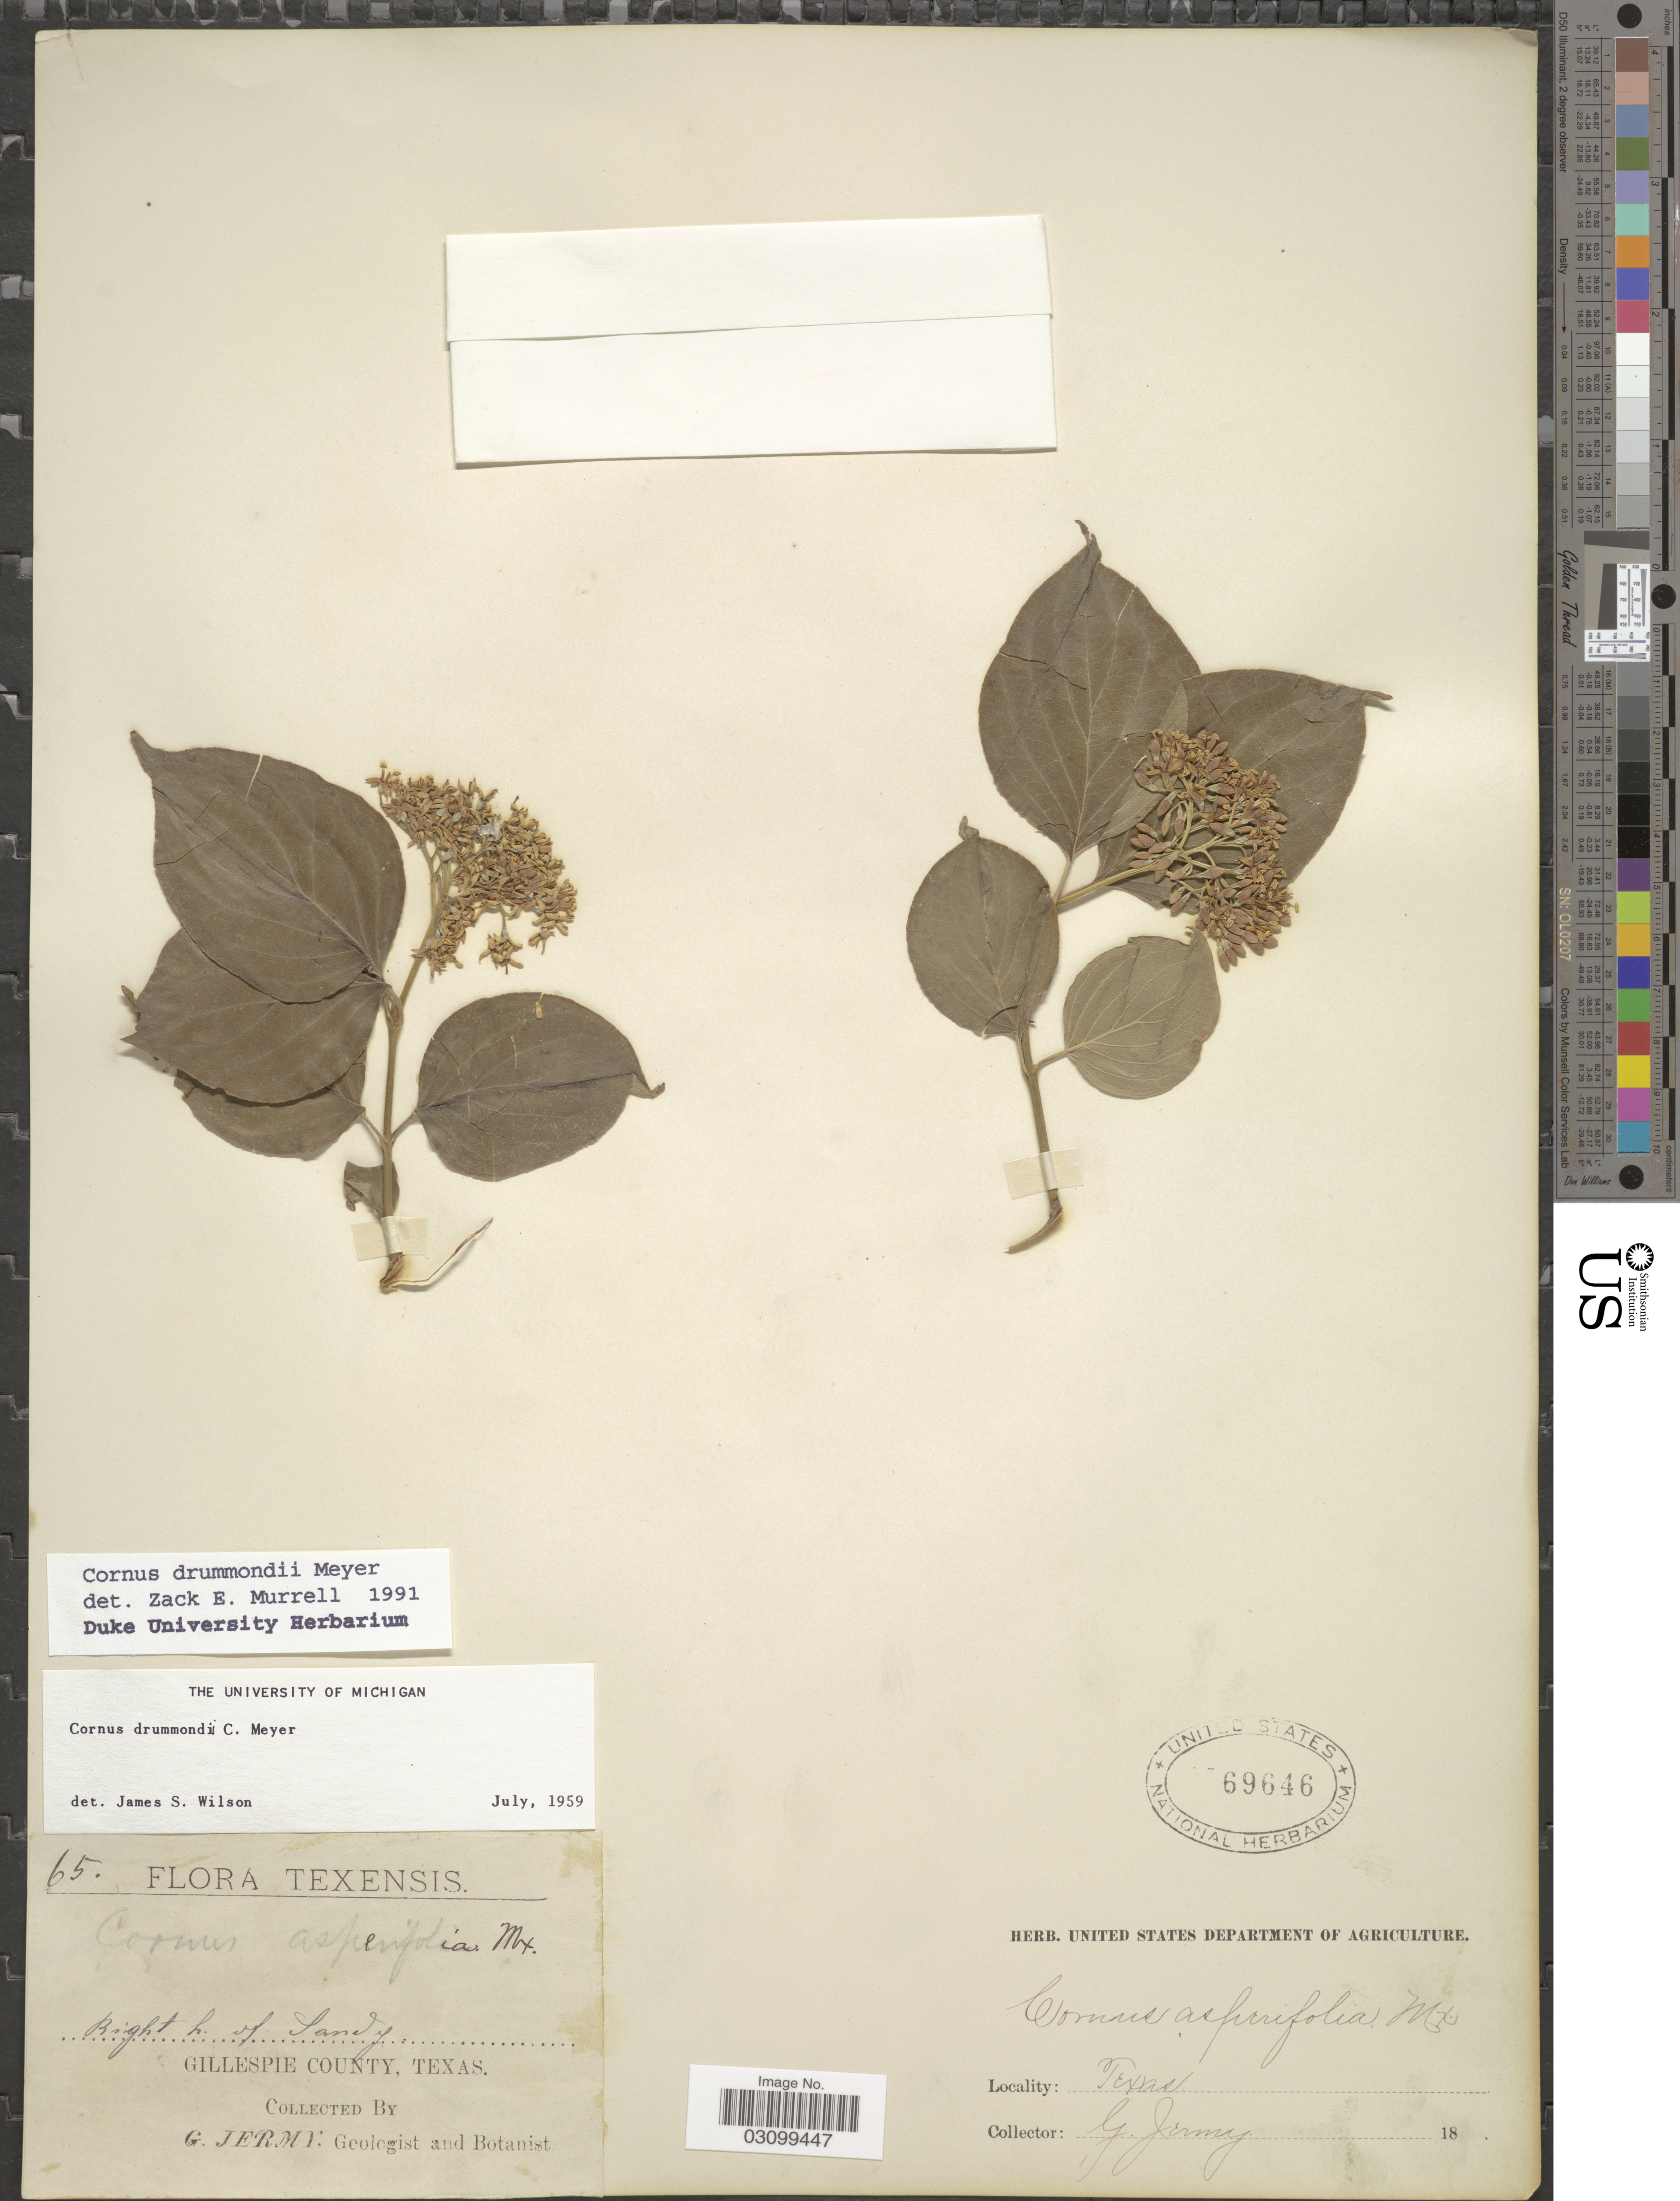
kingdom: Plantae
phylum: Tracheophyta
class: Magnoliopsida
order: Cornales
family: Cornaceae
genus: Cornus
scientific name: Cornus drummondii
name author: C.A. Mey.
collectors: G. Jermy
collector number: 65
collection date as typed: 18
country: United States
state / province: Texas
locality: Gillespie County.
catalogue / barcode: US 69646